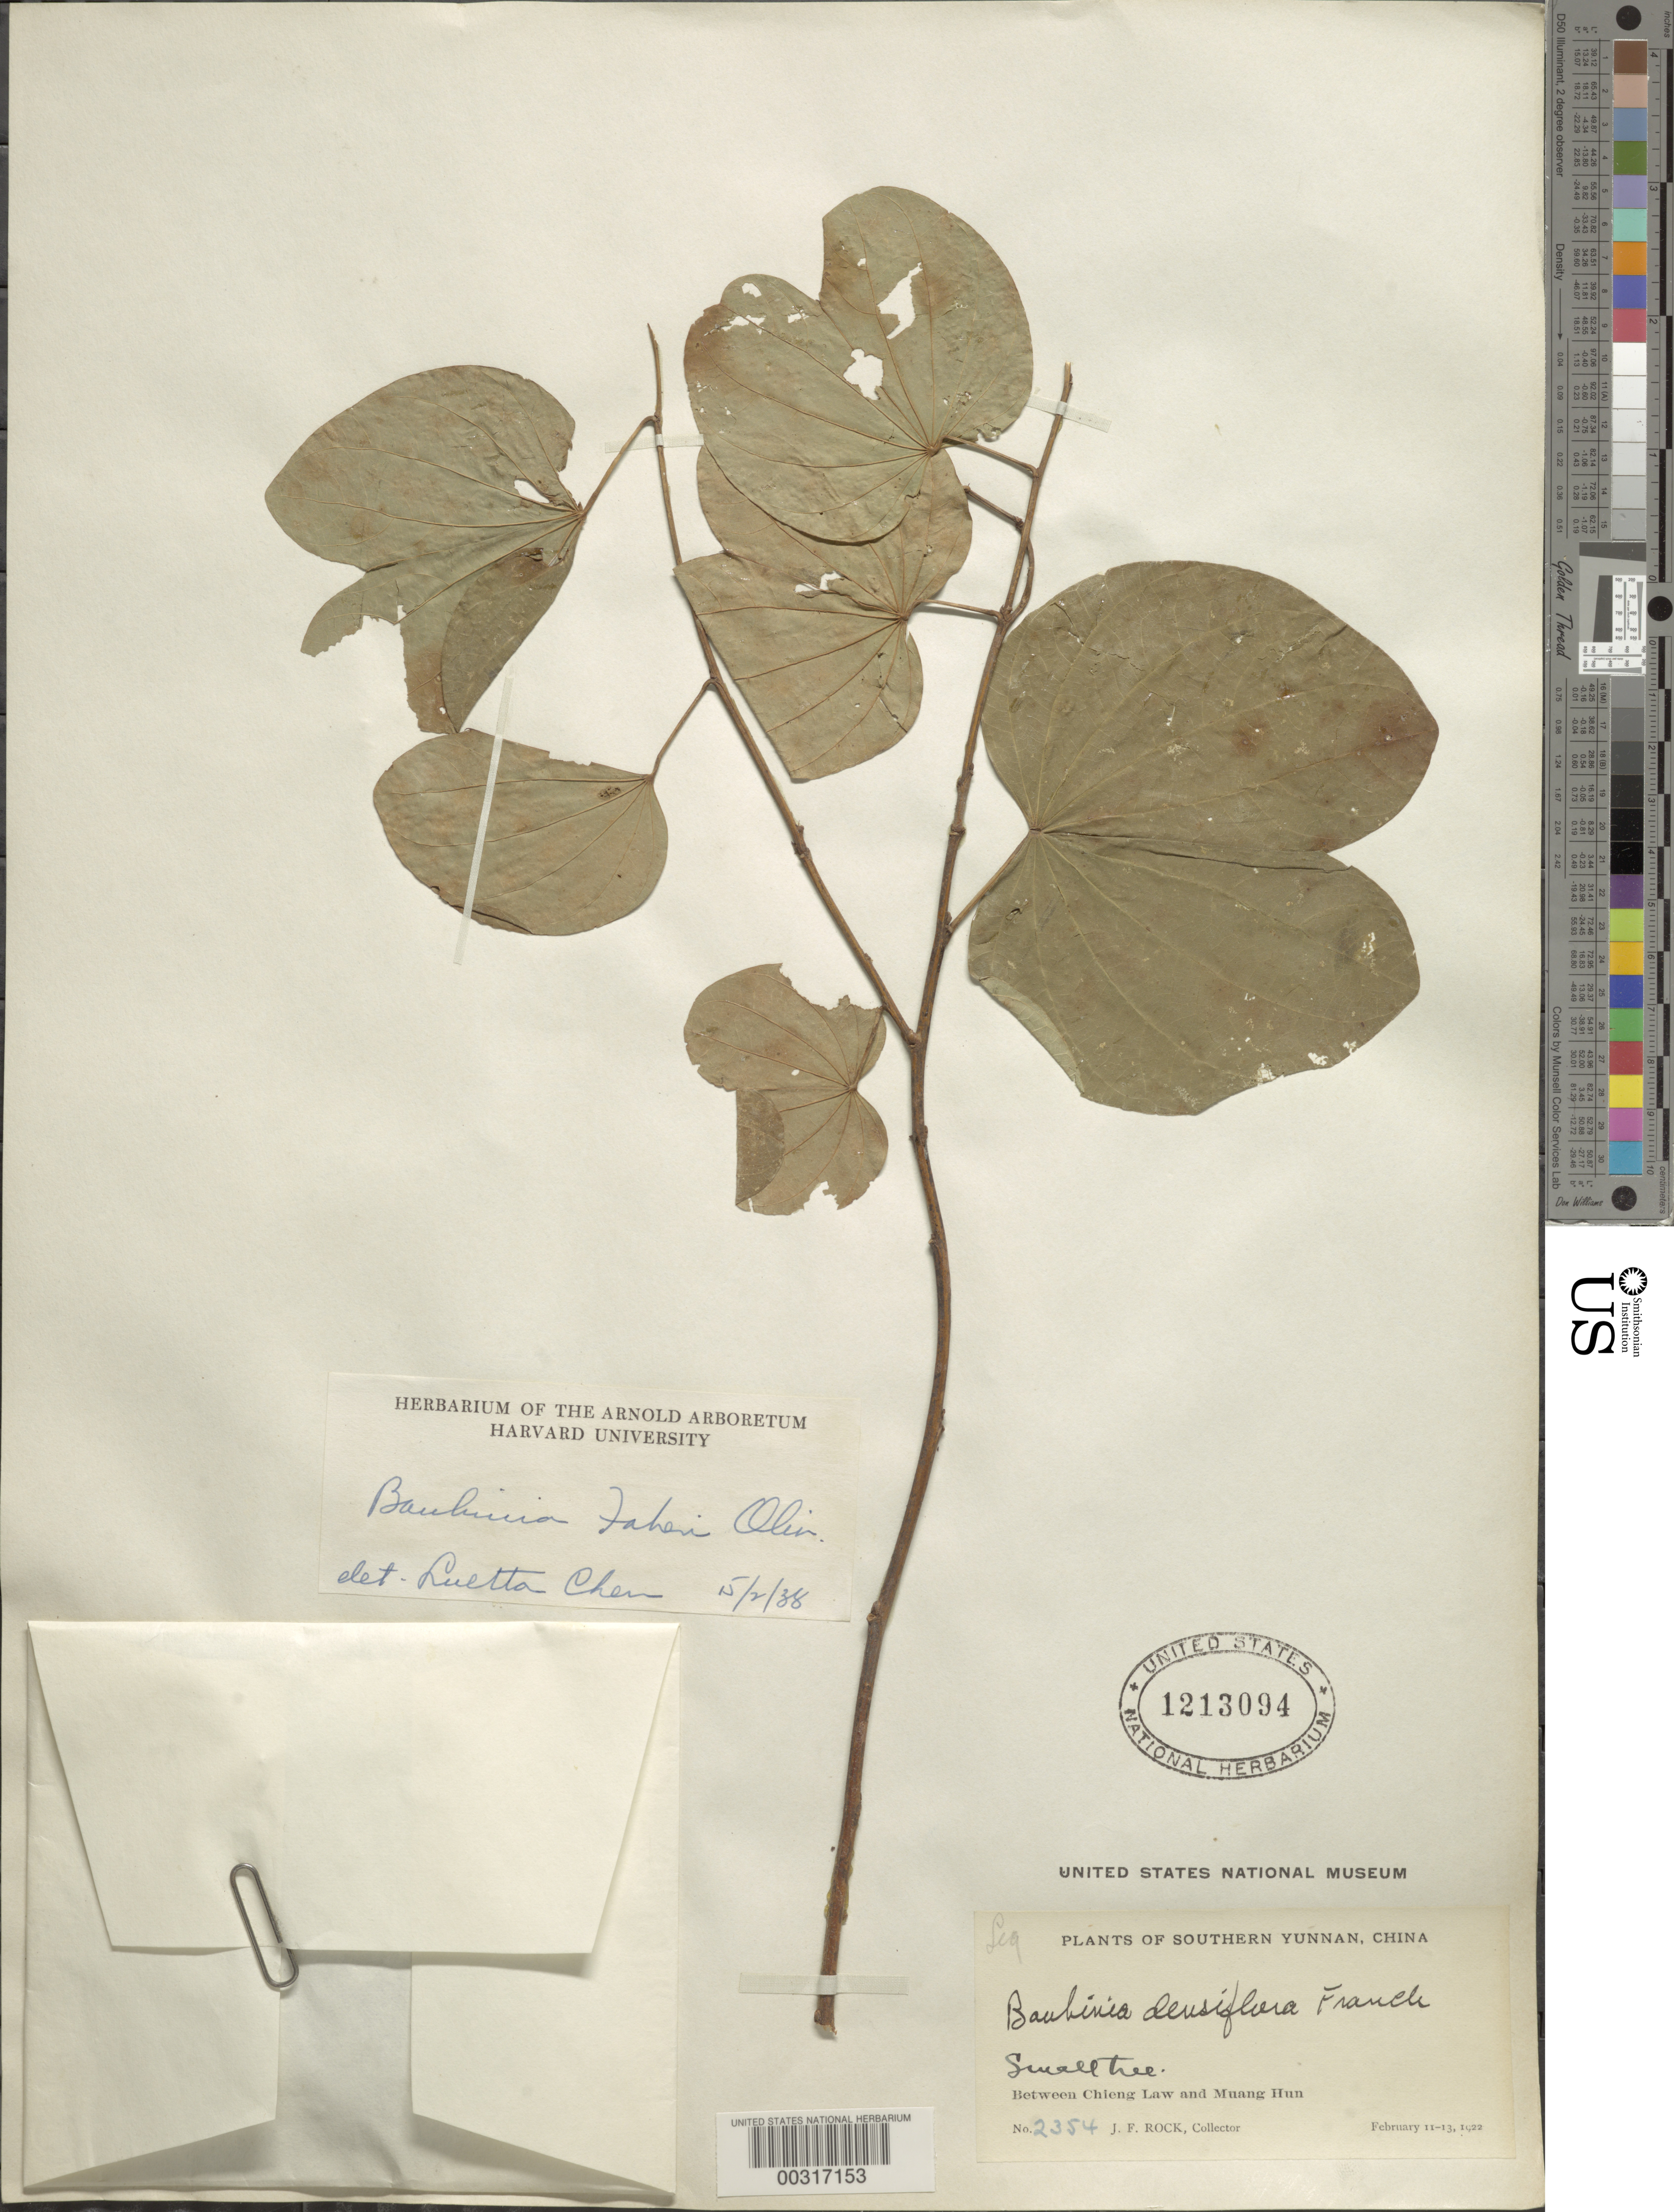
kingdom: Plantae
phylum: Tracheophyta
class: Magnoliopsida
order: Fabales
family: Fabaceae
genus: Bauhinia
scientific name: Bauhinia brachycarpa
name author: Wall. ex Benth.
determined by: U.S. National Herbarium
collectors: J. F. Rock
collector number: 2354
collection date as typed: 11 Feb 1922 to 13 Feb 1922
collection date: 1922-02-11/1922-02-13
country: China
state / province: Yunnan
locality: Between chieng law and muang hun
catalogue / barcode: US 1213094